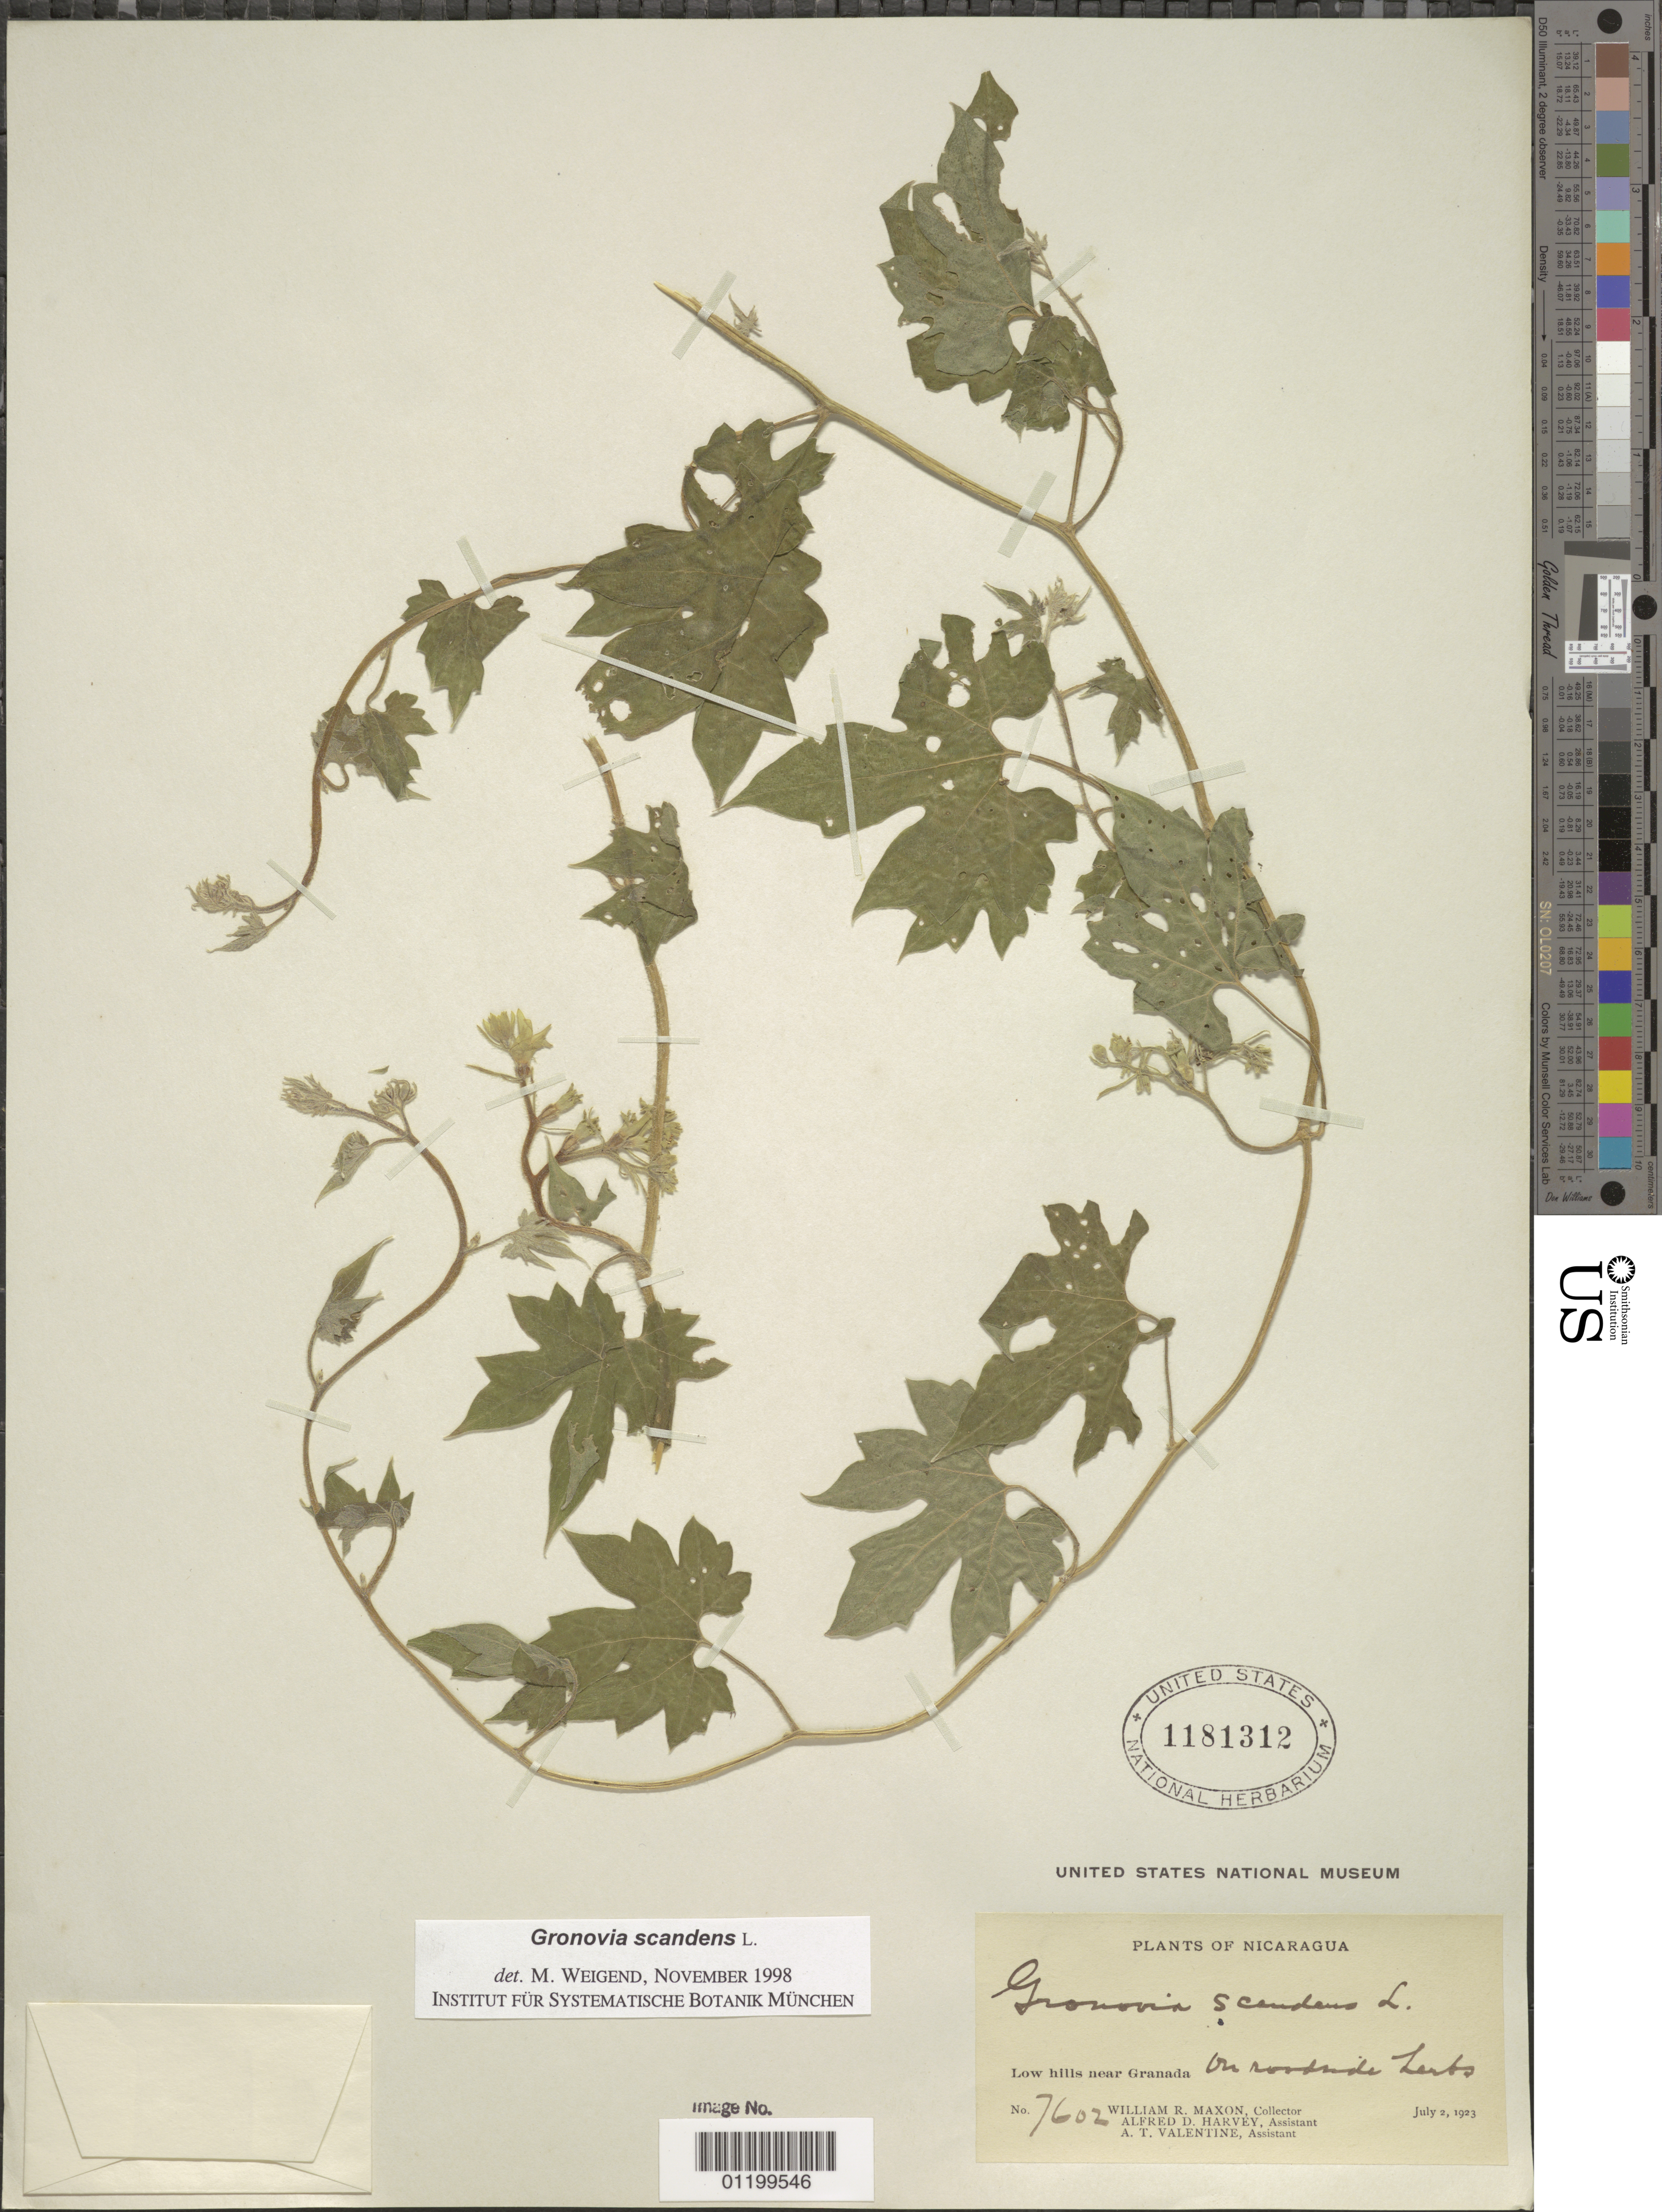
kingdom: Plantae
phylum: Tracheophyta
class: Magnoliopsida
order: Cornales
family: Loasaceae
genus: Gronovia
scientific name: Gronovia scandens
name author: L.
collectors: W. R. Maxon, A. D. Harvey & A. Valentine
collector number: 7602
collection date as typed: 02 Jul 1923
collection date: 1923-07-02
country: Nicaragua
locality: Low hills near Granada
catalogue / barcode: US 1181312